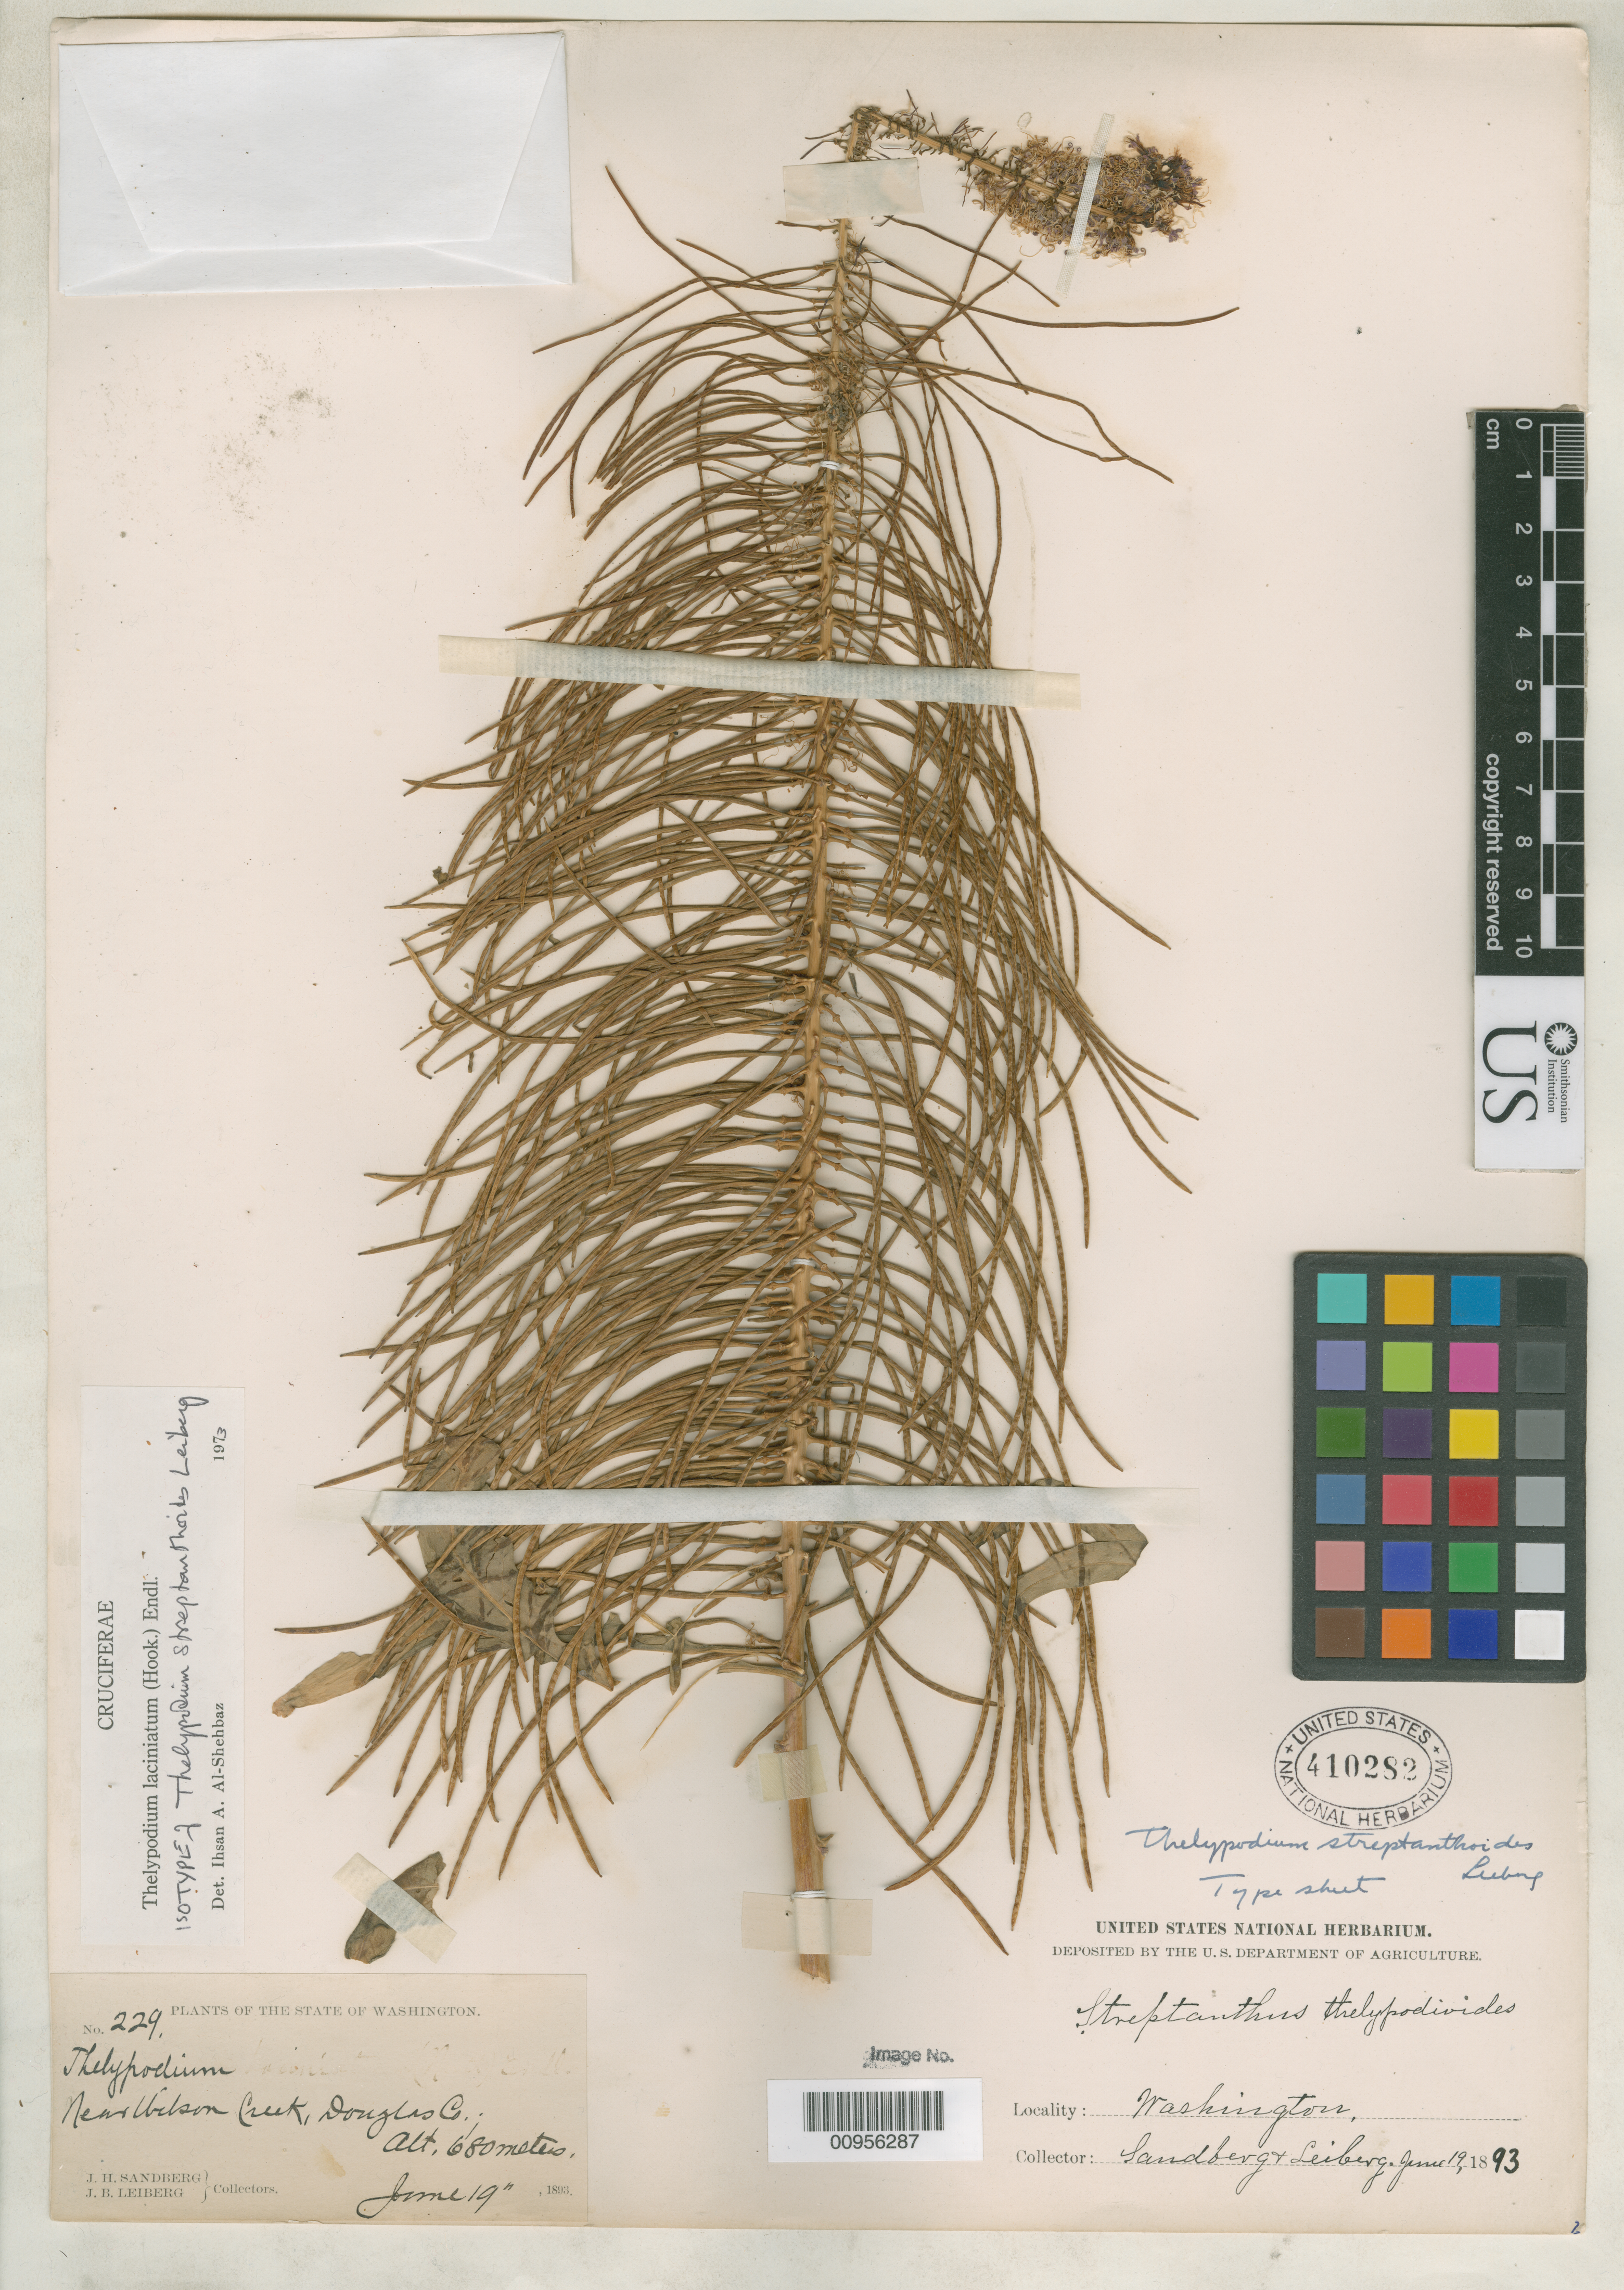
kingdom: Plantae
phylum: Tracheophyta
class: Magnoliopsida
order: Brassicales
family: Brassicaceae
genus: Thelypodium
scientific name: Thelypodium streptanthoides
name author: Leiberg in Piper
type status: Isolectotype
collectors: J. H. Sandberg & J. Leiberg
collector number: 229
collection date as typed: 19 Jun 1893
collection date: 1893-06-19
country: United States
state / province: Washington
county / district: Douglas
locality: Near Wilson Creek, Douglas Co.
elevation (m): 680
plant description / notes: One of two original sheets at US (USNH 410281 & 410282) bearing identical data and annotations, annotated (and cited) as "holotype" and "isotype", respectively, by I.A. Shehbaz (1973).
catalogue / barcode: US 410282